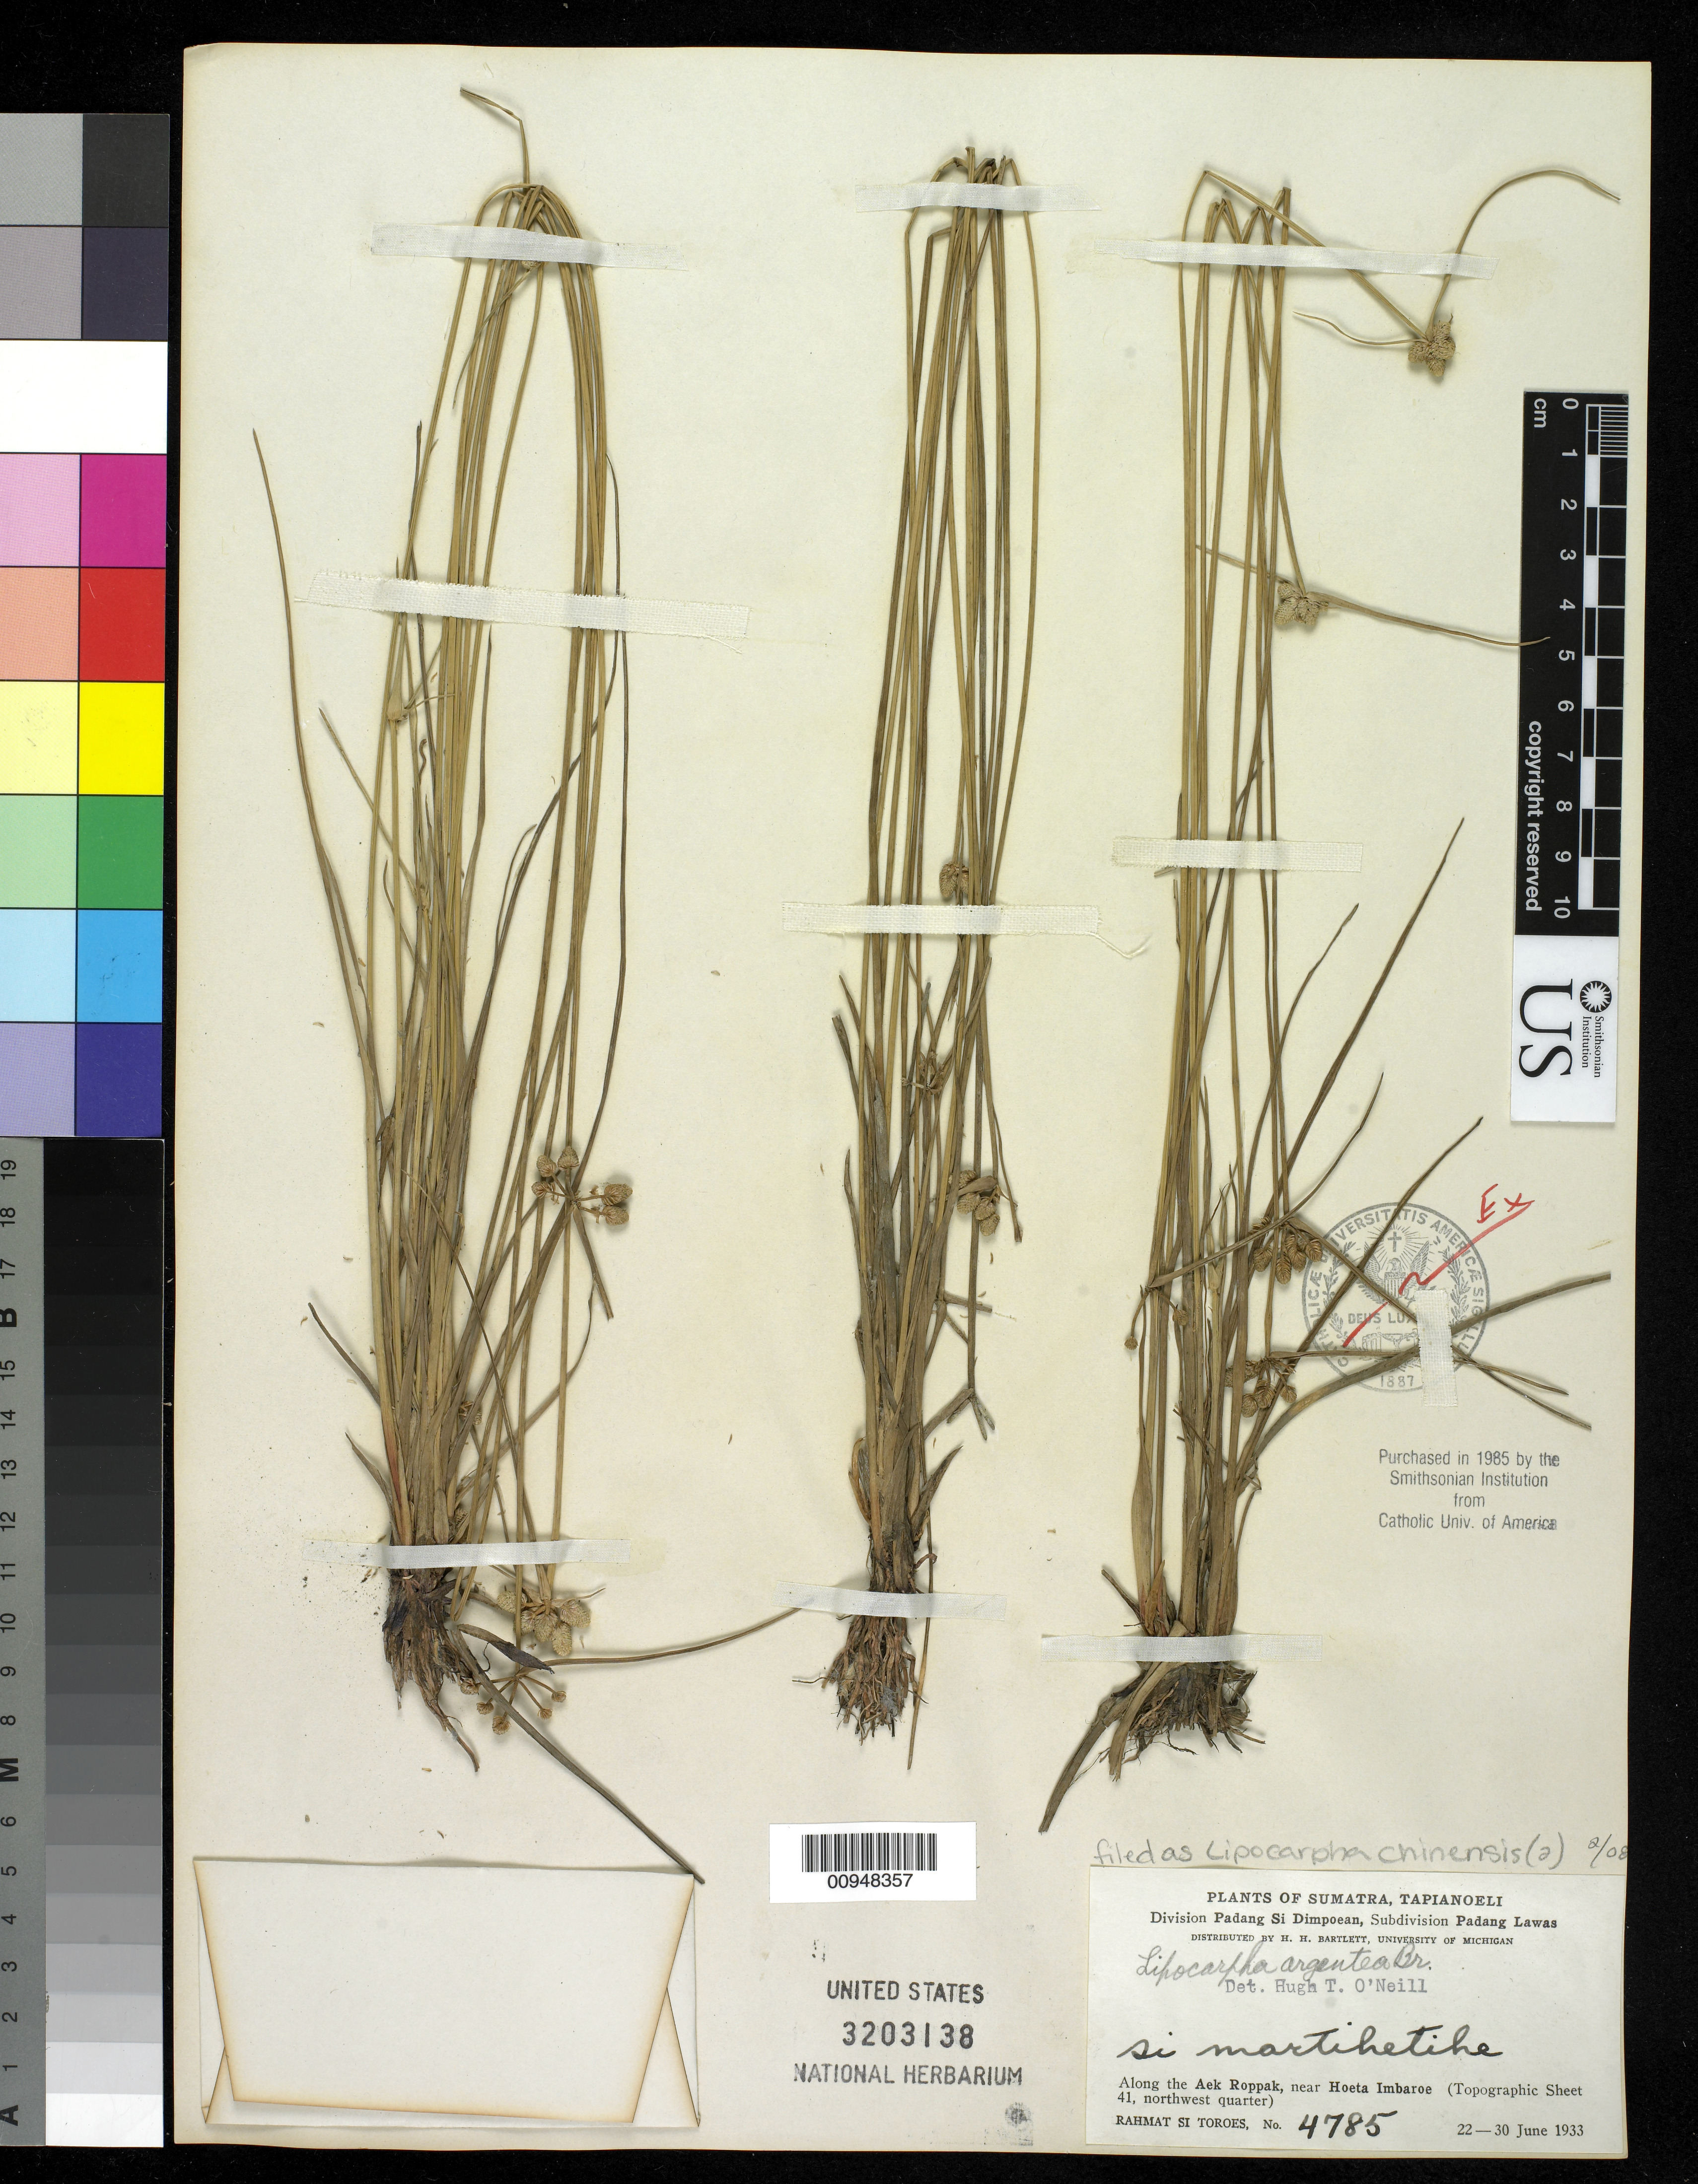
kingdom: Plantae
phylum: Tracheophyta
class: Liliopsida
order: Poales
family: Cyperaceae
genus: Cyperus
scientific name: Cyperus albescens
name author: (Steud.) Larridon & Govaerts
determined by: Strong, M. T., (US), Smithsonian Institution - National Museum of Natural History (UNITED STATES)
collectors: Rahmat Si Boeea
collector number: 4785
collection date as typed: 22 Jun 1933 to 30 Jun 1933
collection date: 1933-06-22/1933-06-30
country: Indonesia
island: Sumatra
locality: Along the Aek Roppak, near Hoeta Imbaroe, Subdivision Padang Lawas, Division Padang Si Dimpoean.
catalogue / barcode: US 3203138